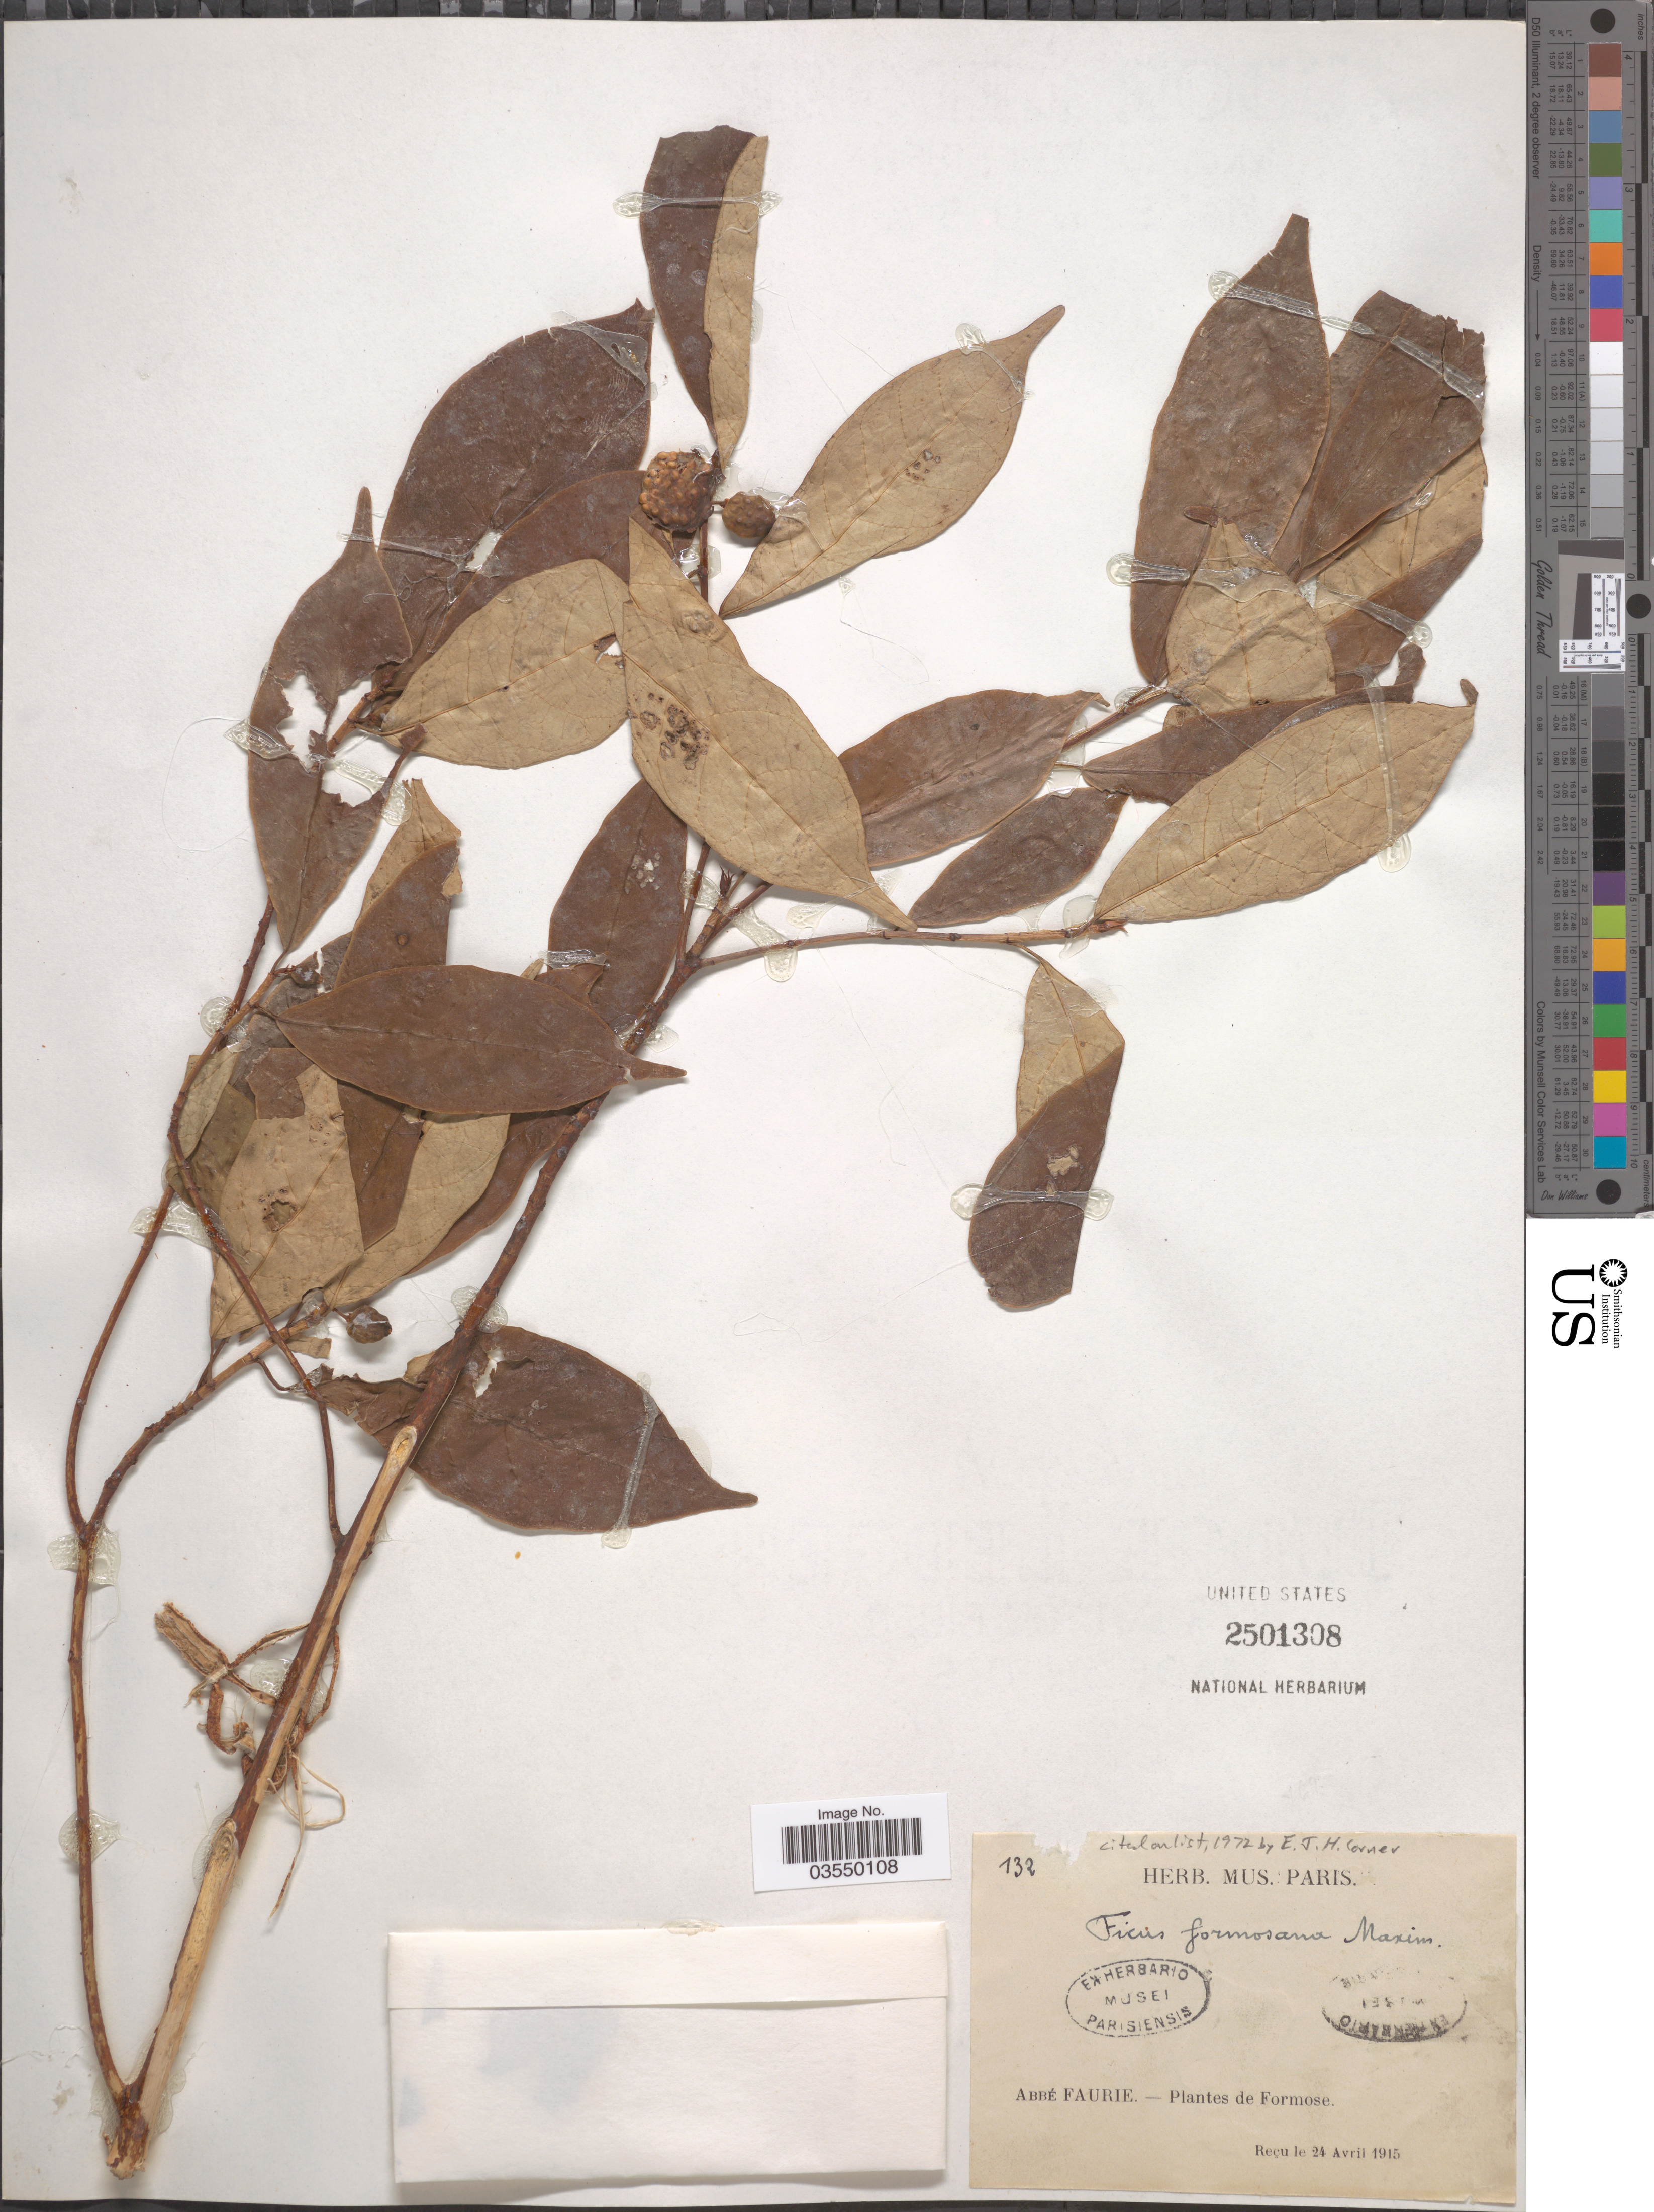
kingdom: Plantae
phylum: Tracheophyta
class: Magnoliopsida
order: Rosales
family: Moraceae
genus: Ficus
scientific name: Ficus formosana f. shimadai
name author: Hayata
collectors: A. Faurie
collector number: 132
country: Taiwan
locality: Formose.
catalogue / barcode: US 2501308